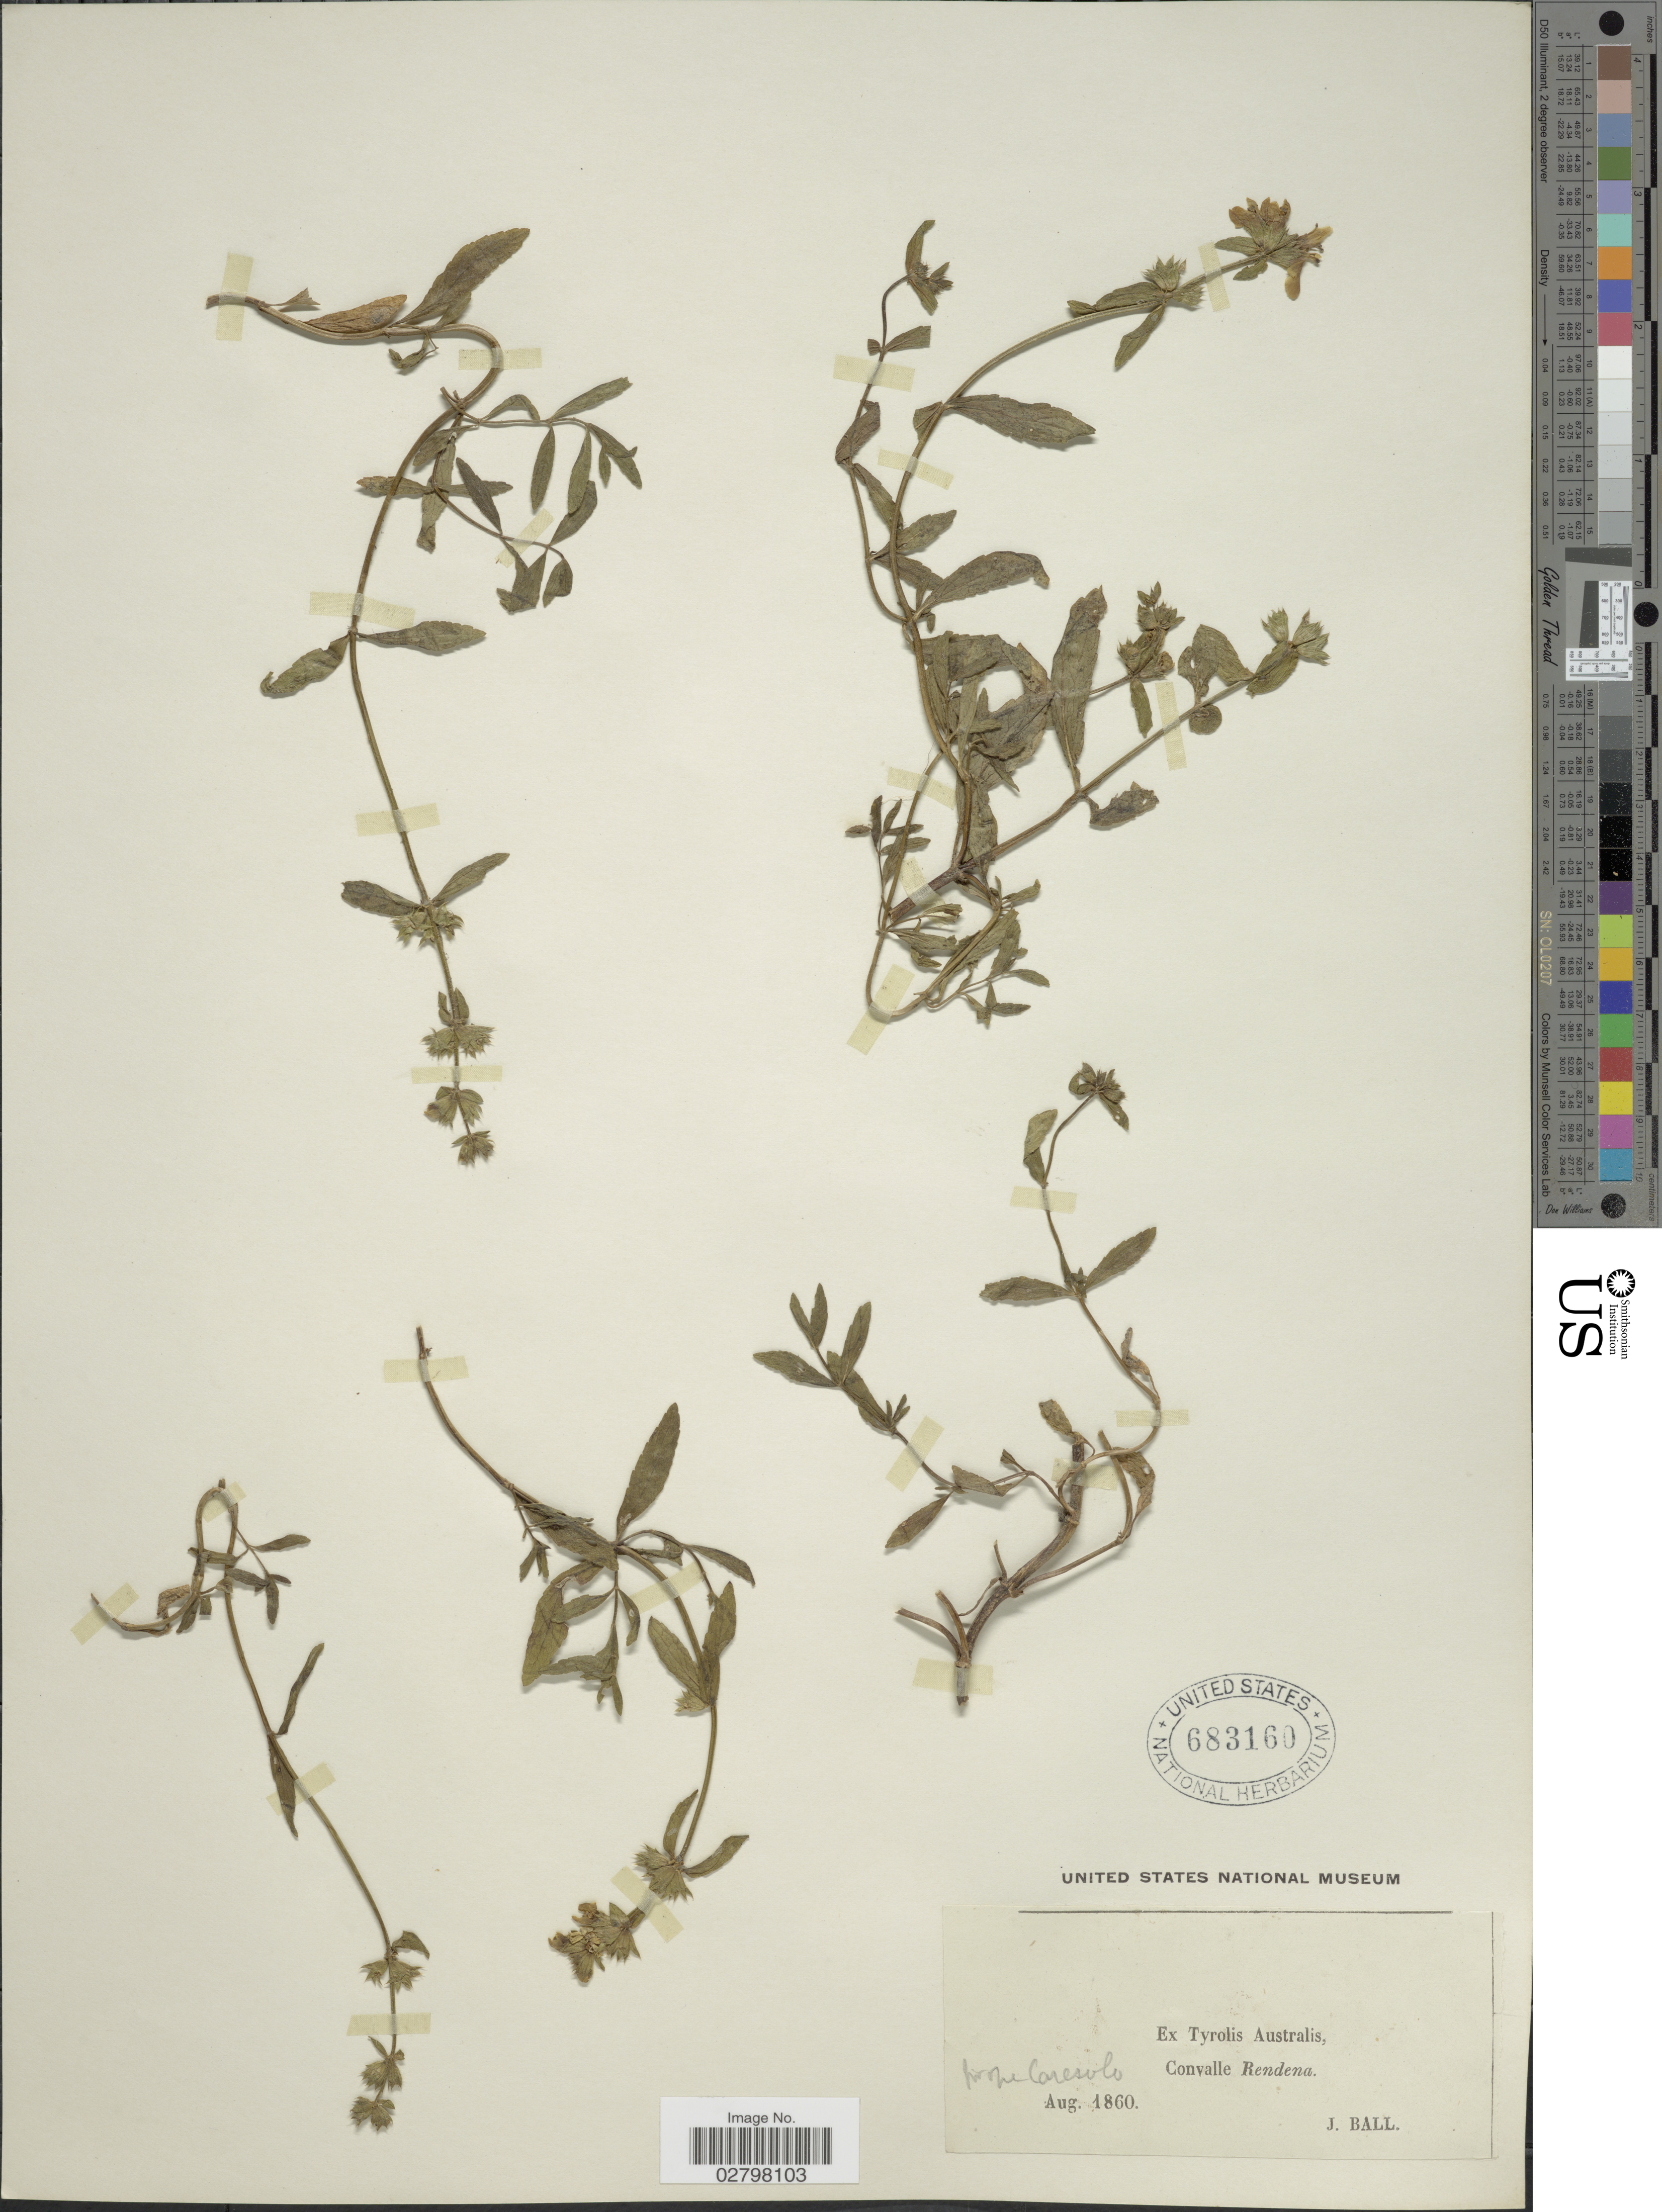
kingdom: Plantae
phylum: Tracheophyta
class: Magnoliopsida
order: Lamiales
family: Lamiaceae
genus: Stachys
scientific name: Stachys sp.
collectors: J. Ball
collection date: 1860-08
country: Austria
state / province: Tirol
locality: Ex Tyrolis Australis, Convalle Rendena. Prope Caresolo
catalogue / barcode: US 683160